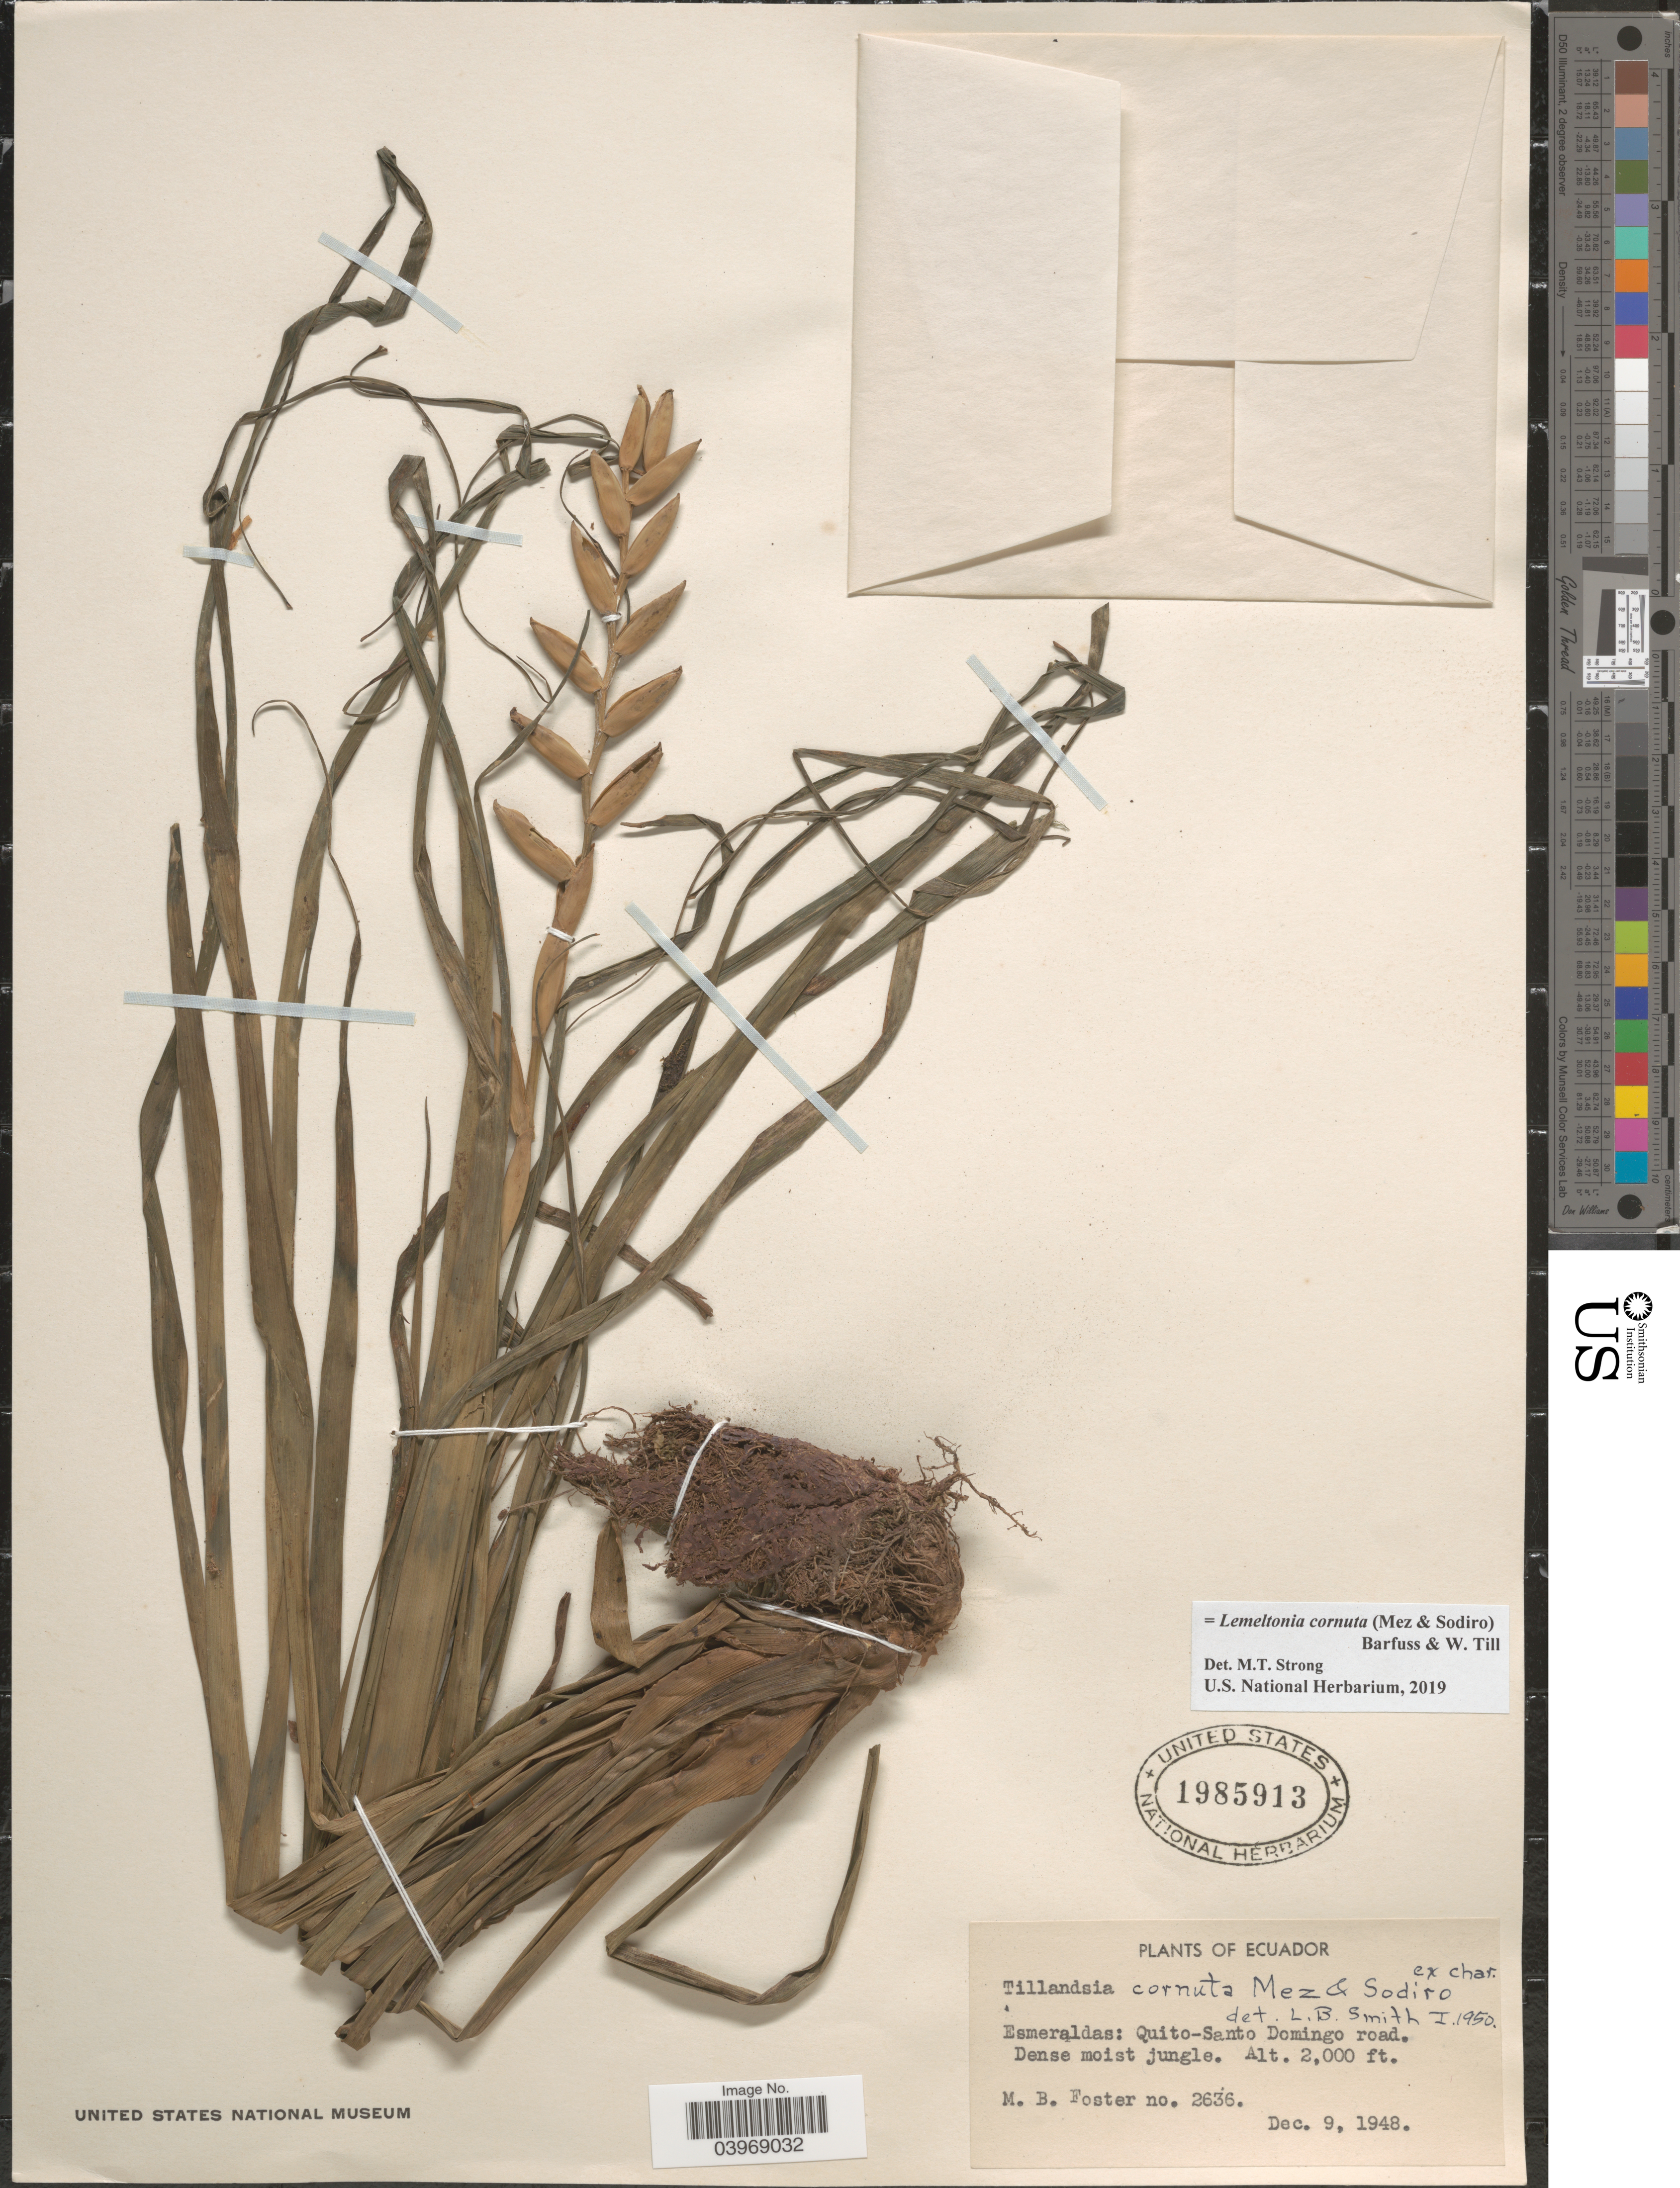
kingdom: Plantae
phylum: Tracheophyta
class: Liliopsida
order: Poales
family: Bromeliaceae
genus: Lemeltonia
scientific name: Lemeltonia cornuta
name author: (Mez & Sodiro) Barfuss & W. Till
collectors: M. B. Foster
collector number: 2636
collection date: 1948-12-09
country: Ecuador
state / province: Esmeraldas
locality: Quito-San Domingo road.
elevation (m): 610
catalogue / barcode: US 1985913